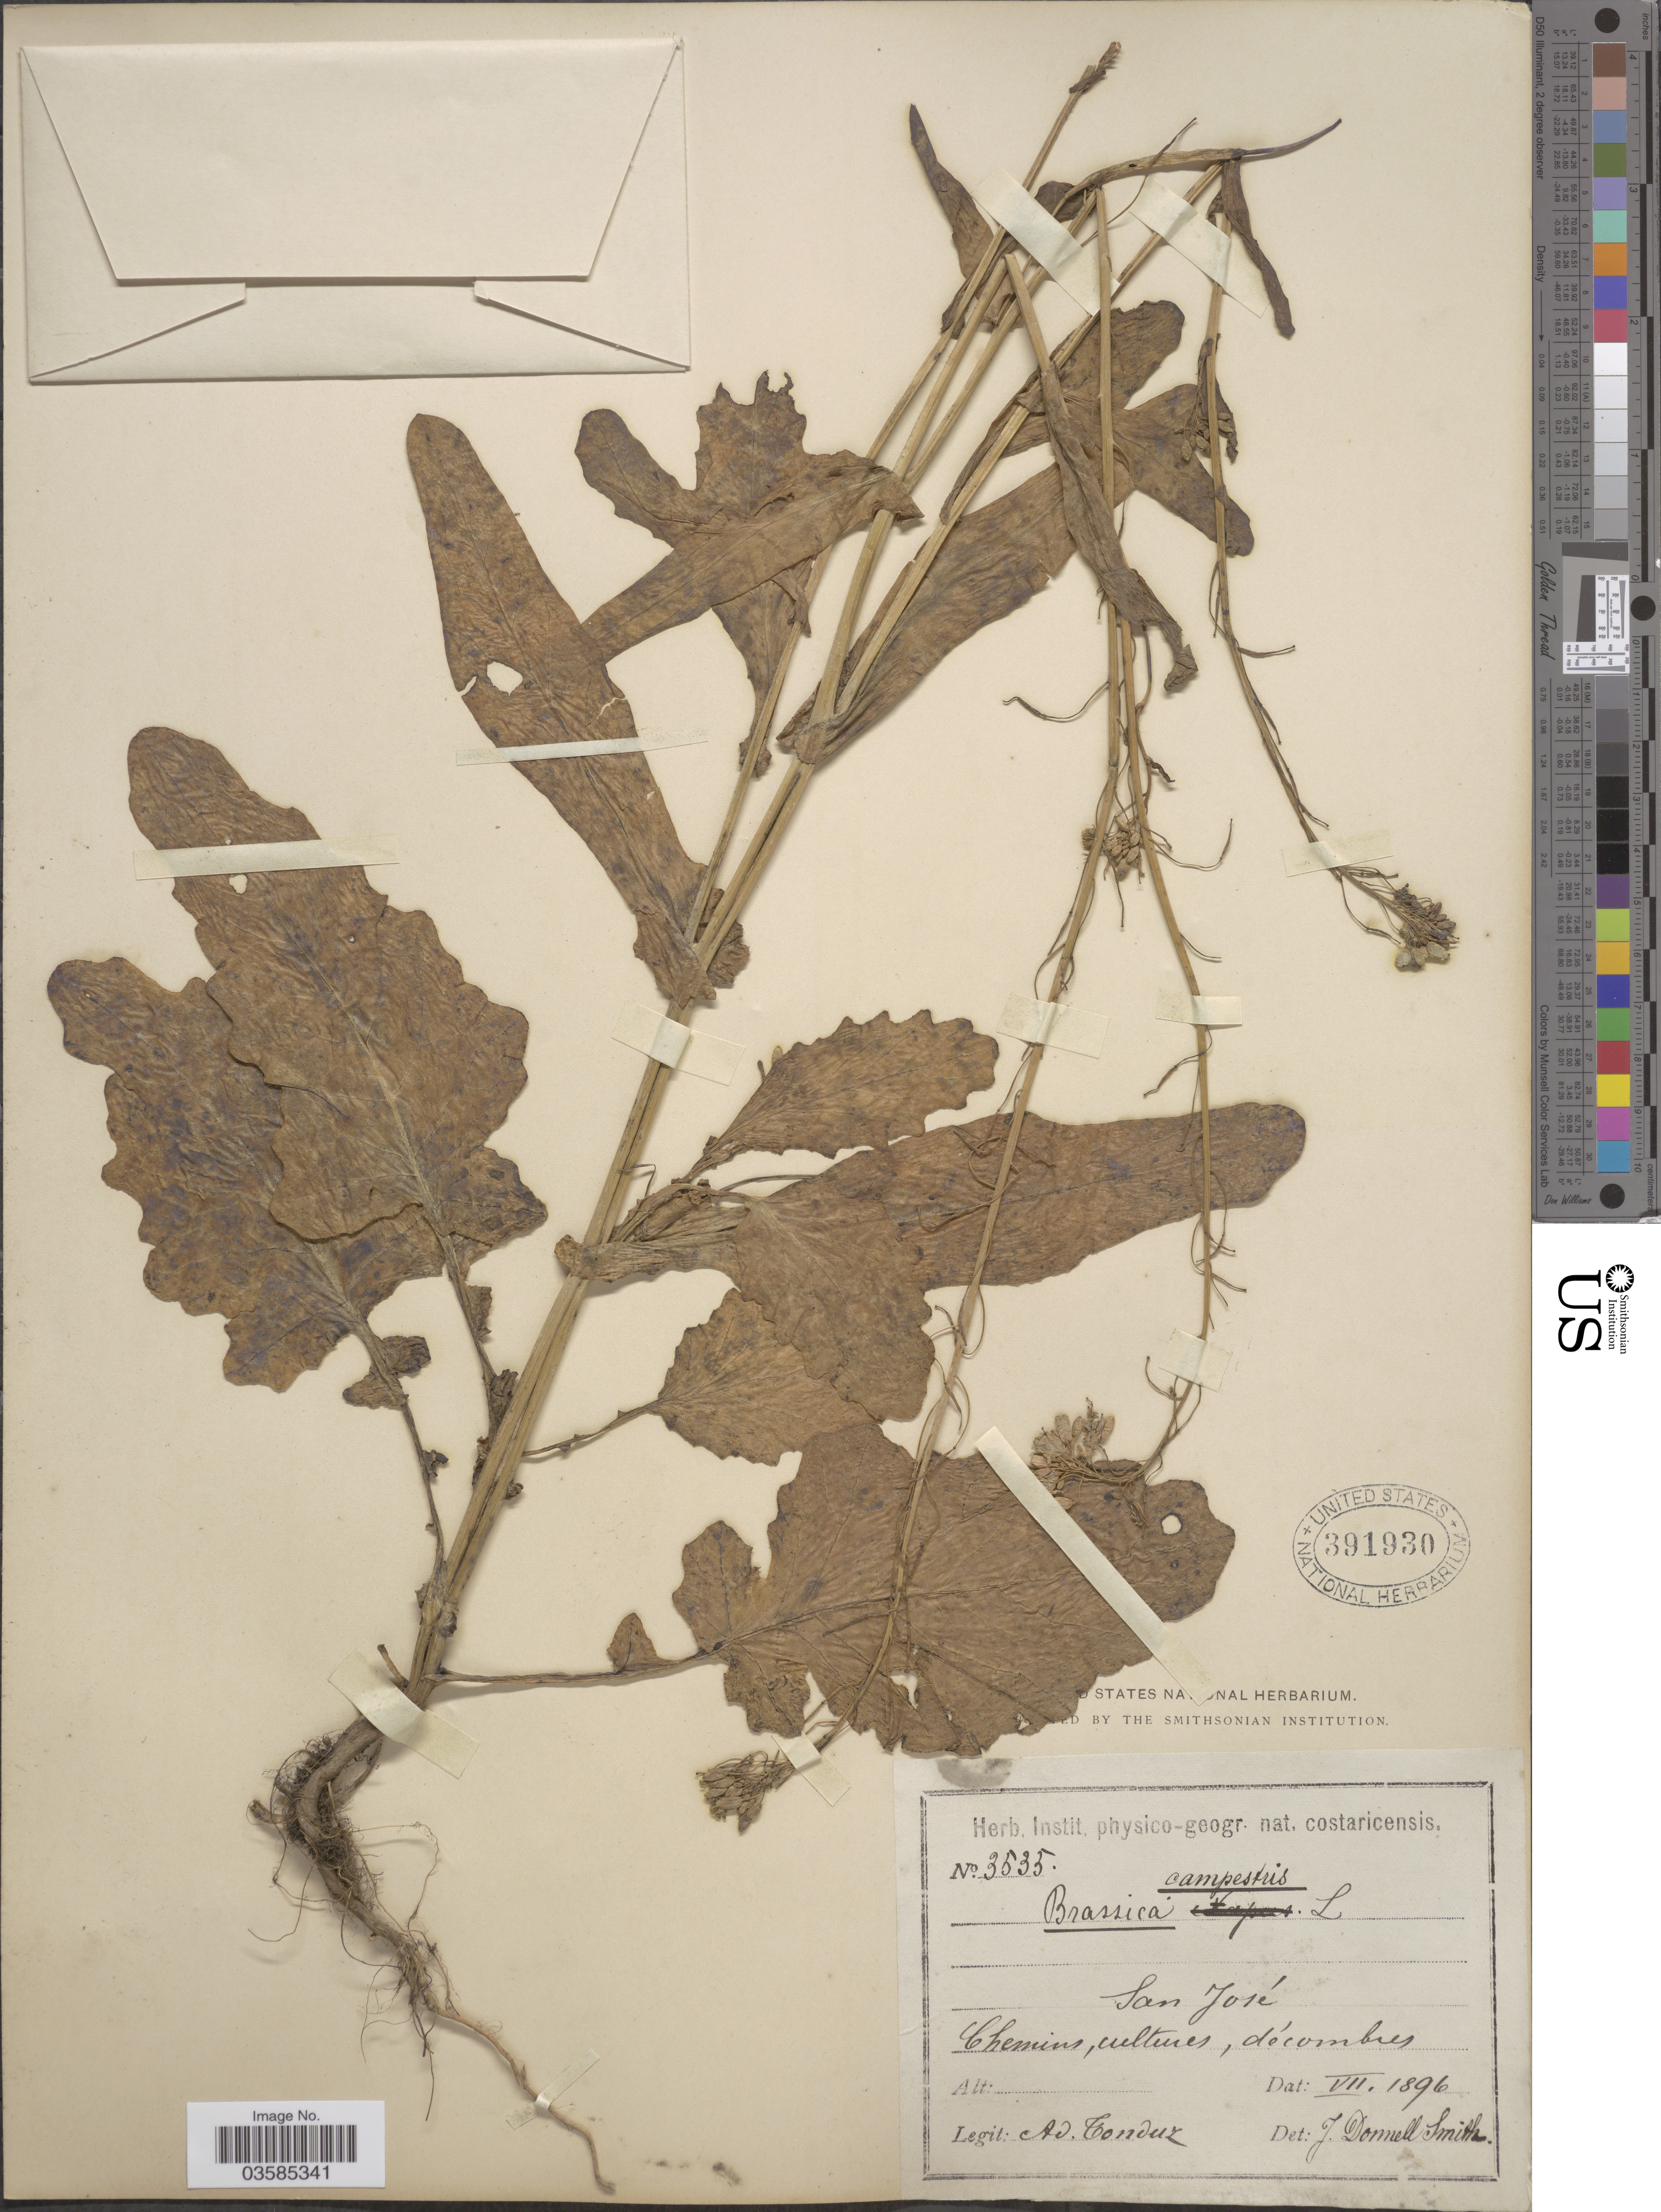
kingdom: Plantae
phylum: Tracheophyta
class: Magnoliopsida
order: Brassicales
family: Brassicaceae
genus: Brassica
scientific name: Brassica campestris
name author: L.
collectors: A. Tonduz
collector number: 3535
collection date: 1896-07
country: Costa Rica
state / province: San José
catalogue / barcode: US 391930